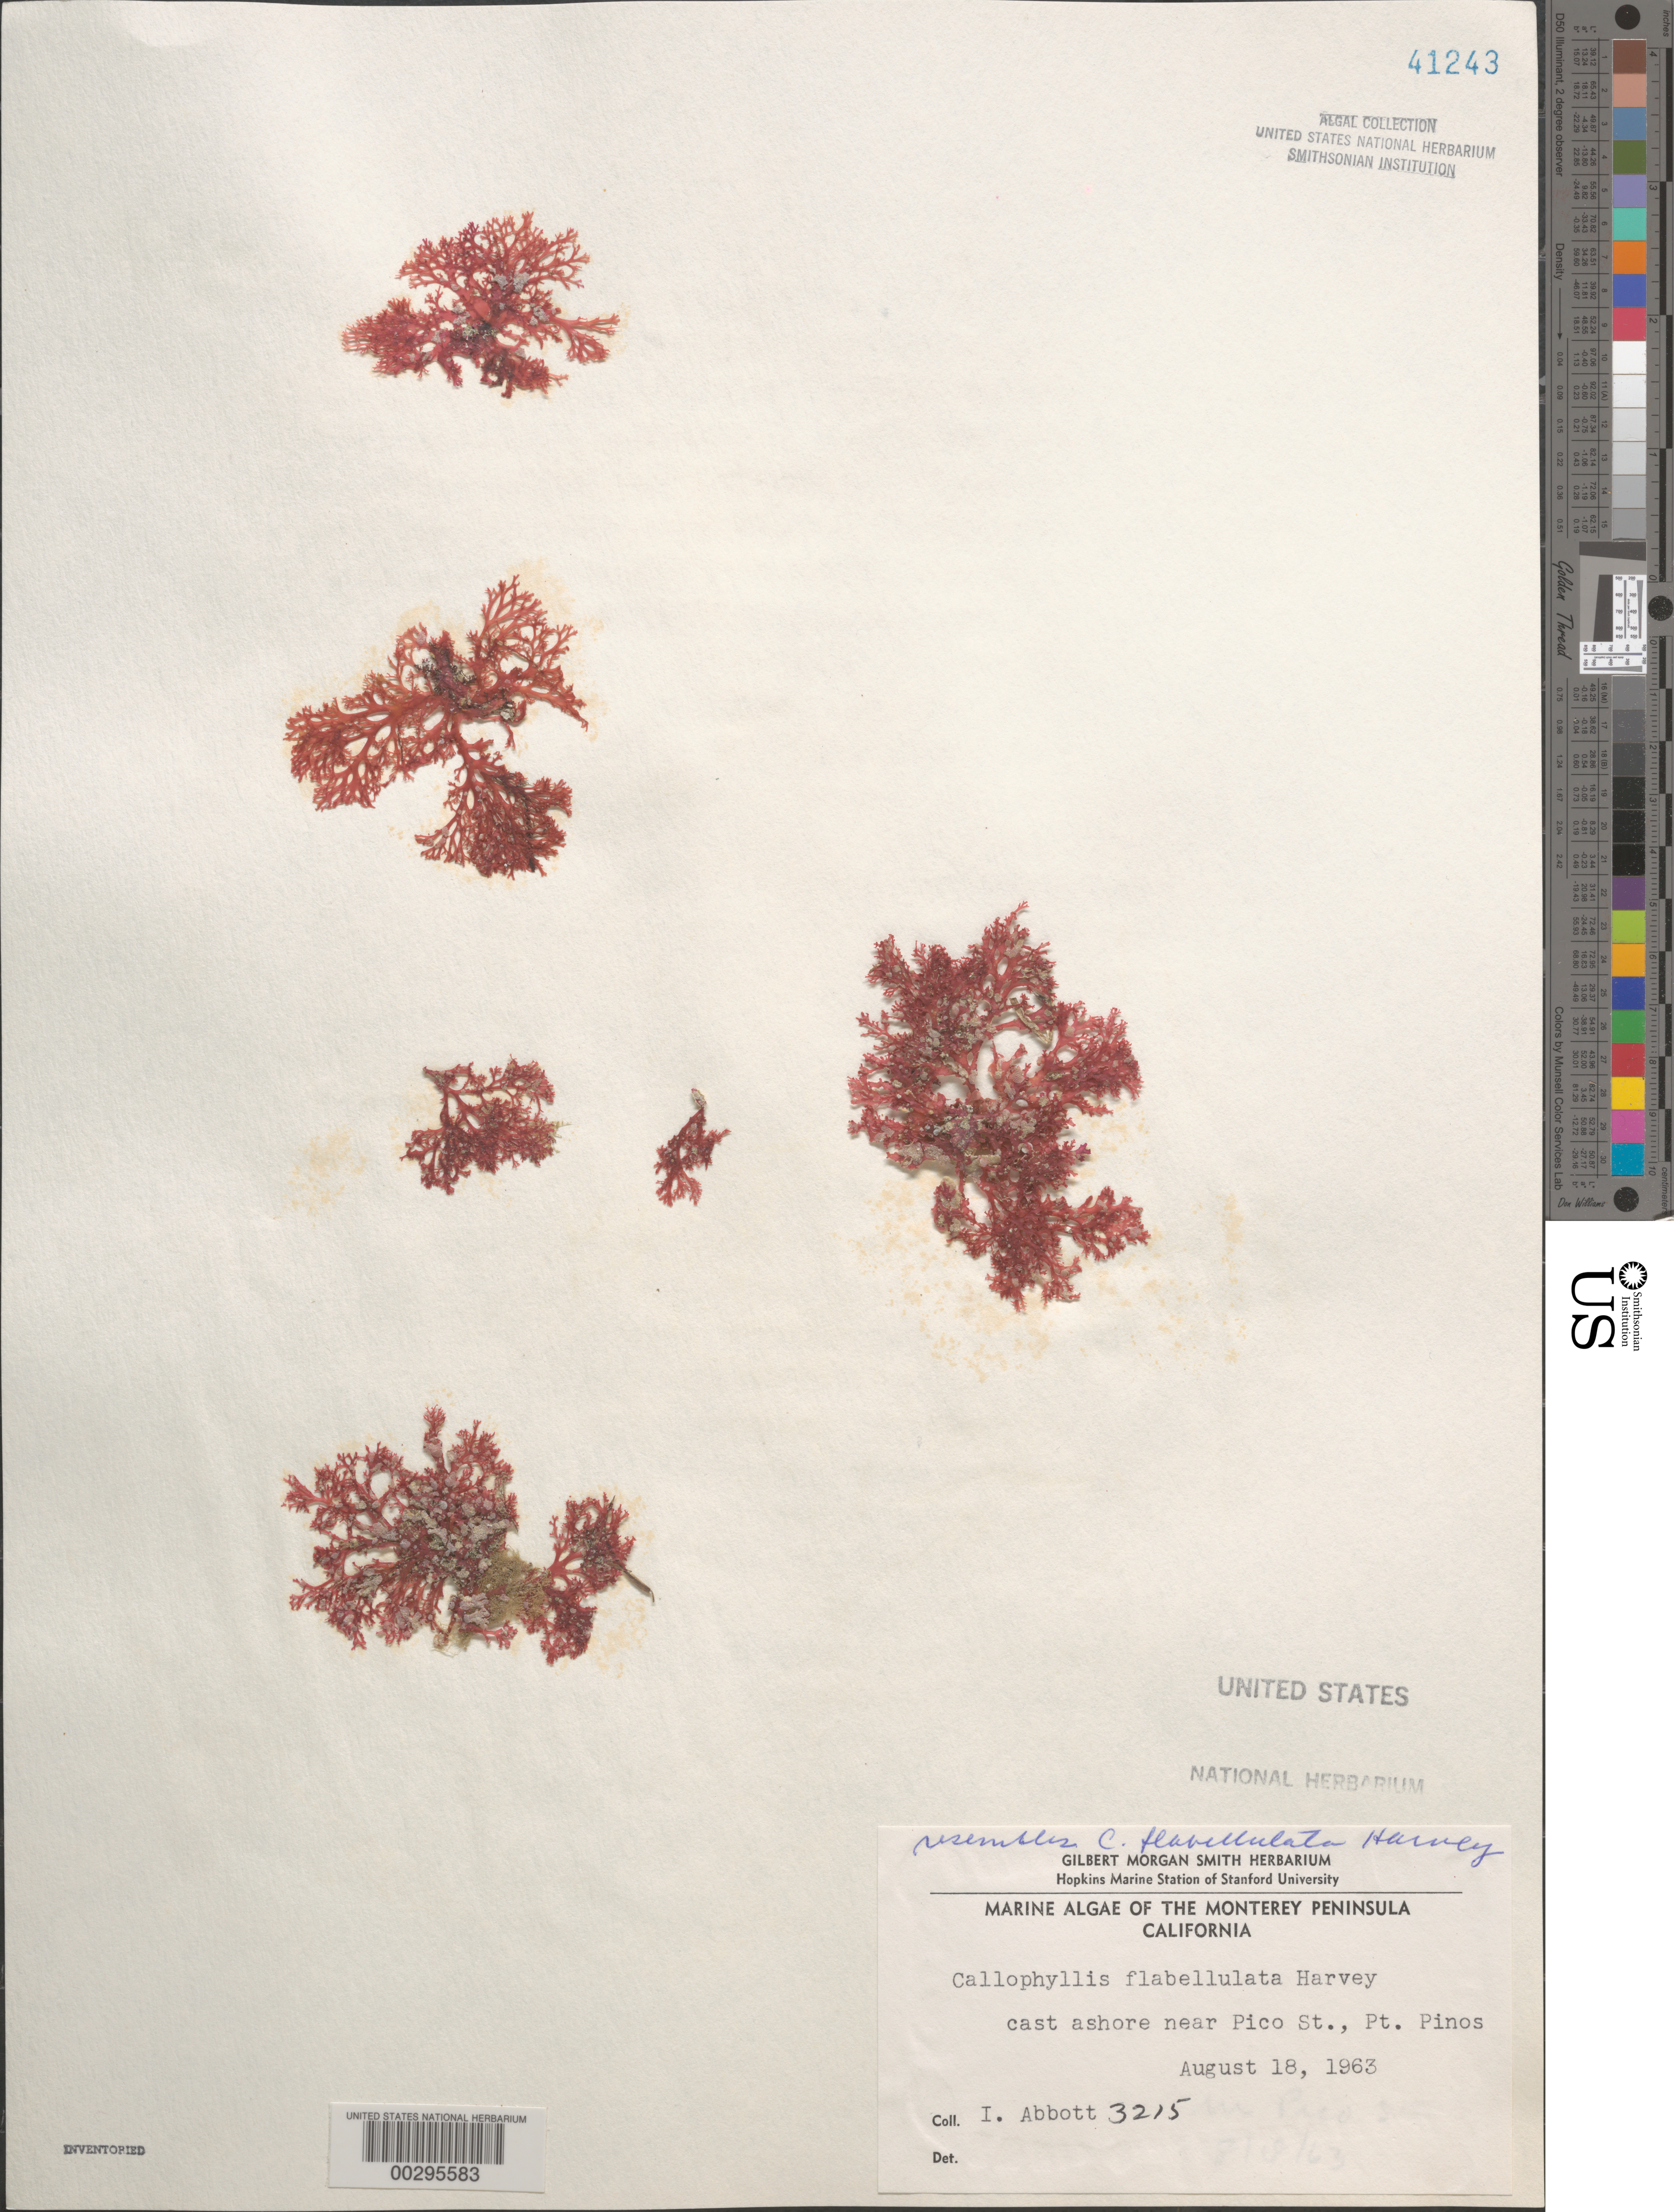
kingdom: Plantae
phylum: Rhodophyta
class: Florideophyceae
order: Gigartinales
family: Kallymeniaceae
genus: Callophyllis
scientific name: Callophyllis flabellulata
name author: Harv.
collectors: I. A. Abbott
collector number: IAA 3215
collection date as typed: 18 Aug 1963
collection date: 1963-08-18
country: United States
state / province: California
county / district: Monterey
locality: Point Pinos, near Pico Street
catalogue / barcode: US 41243